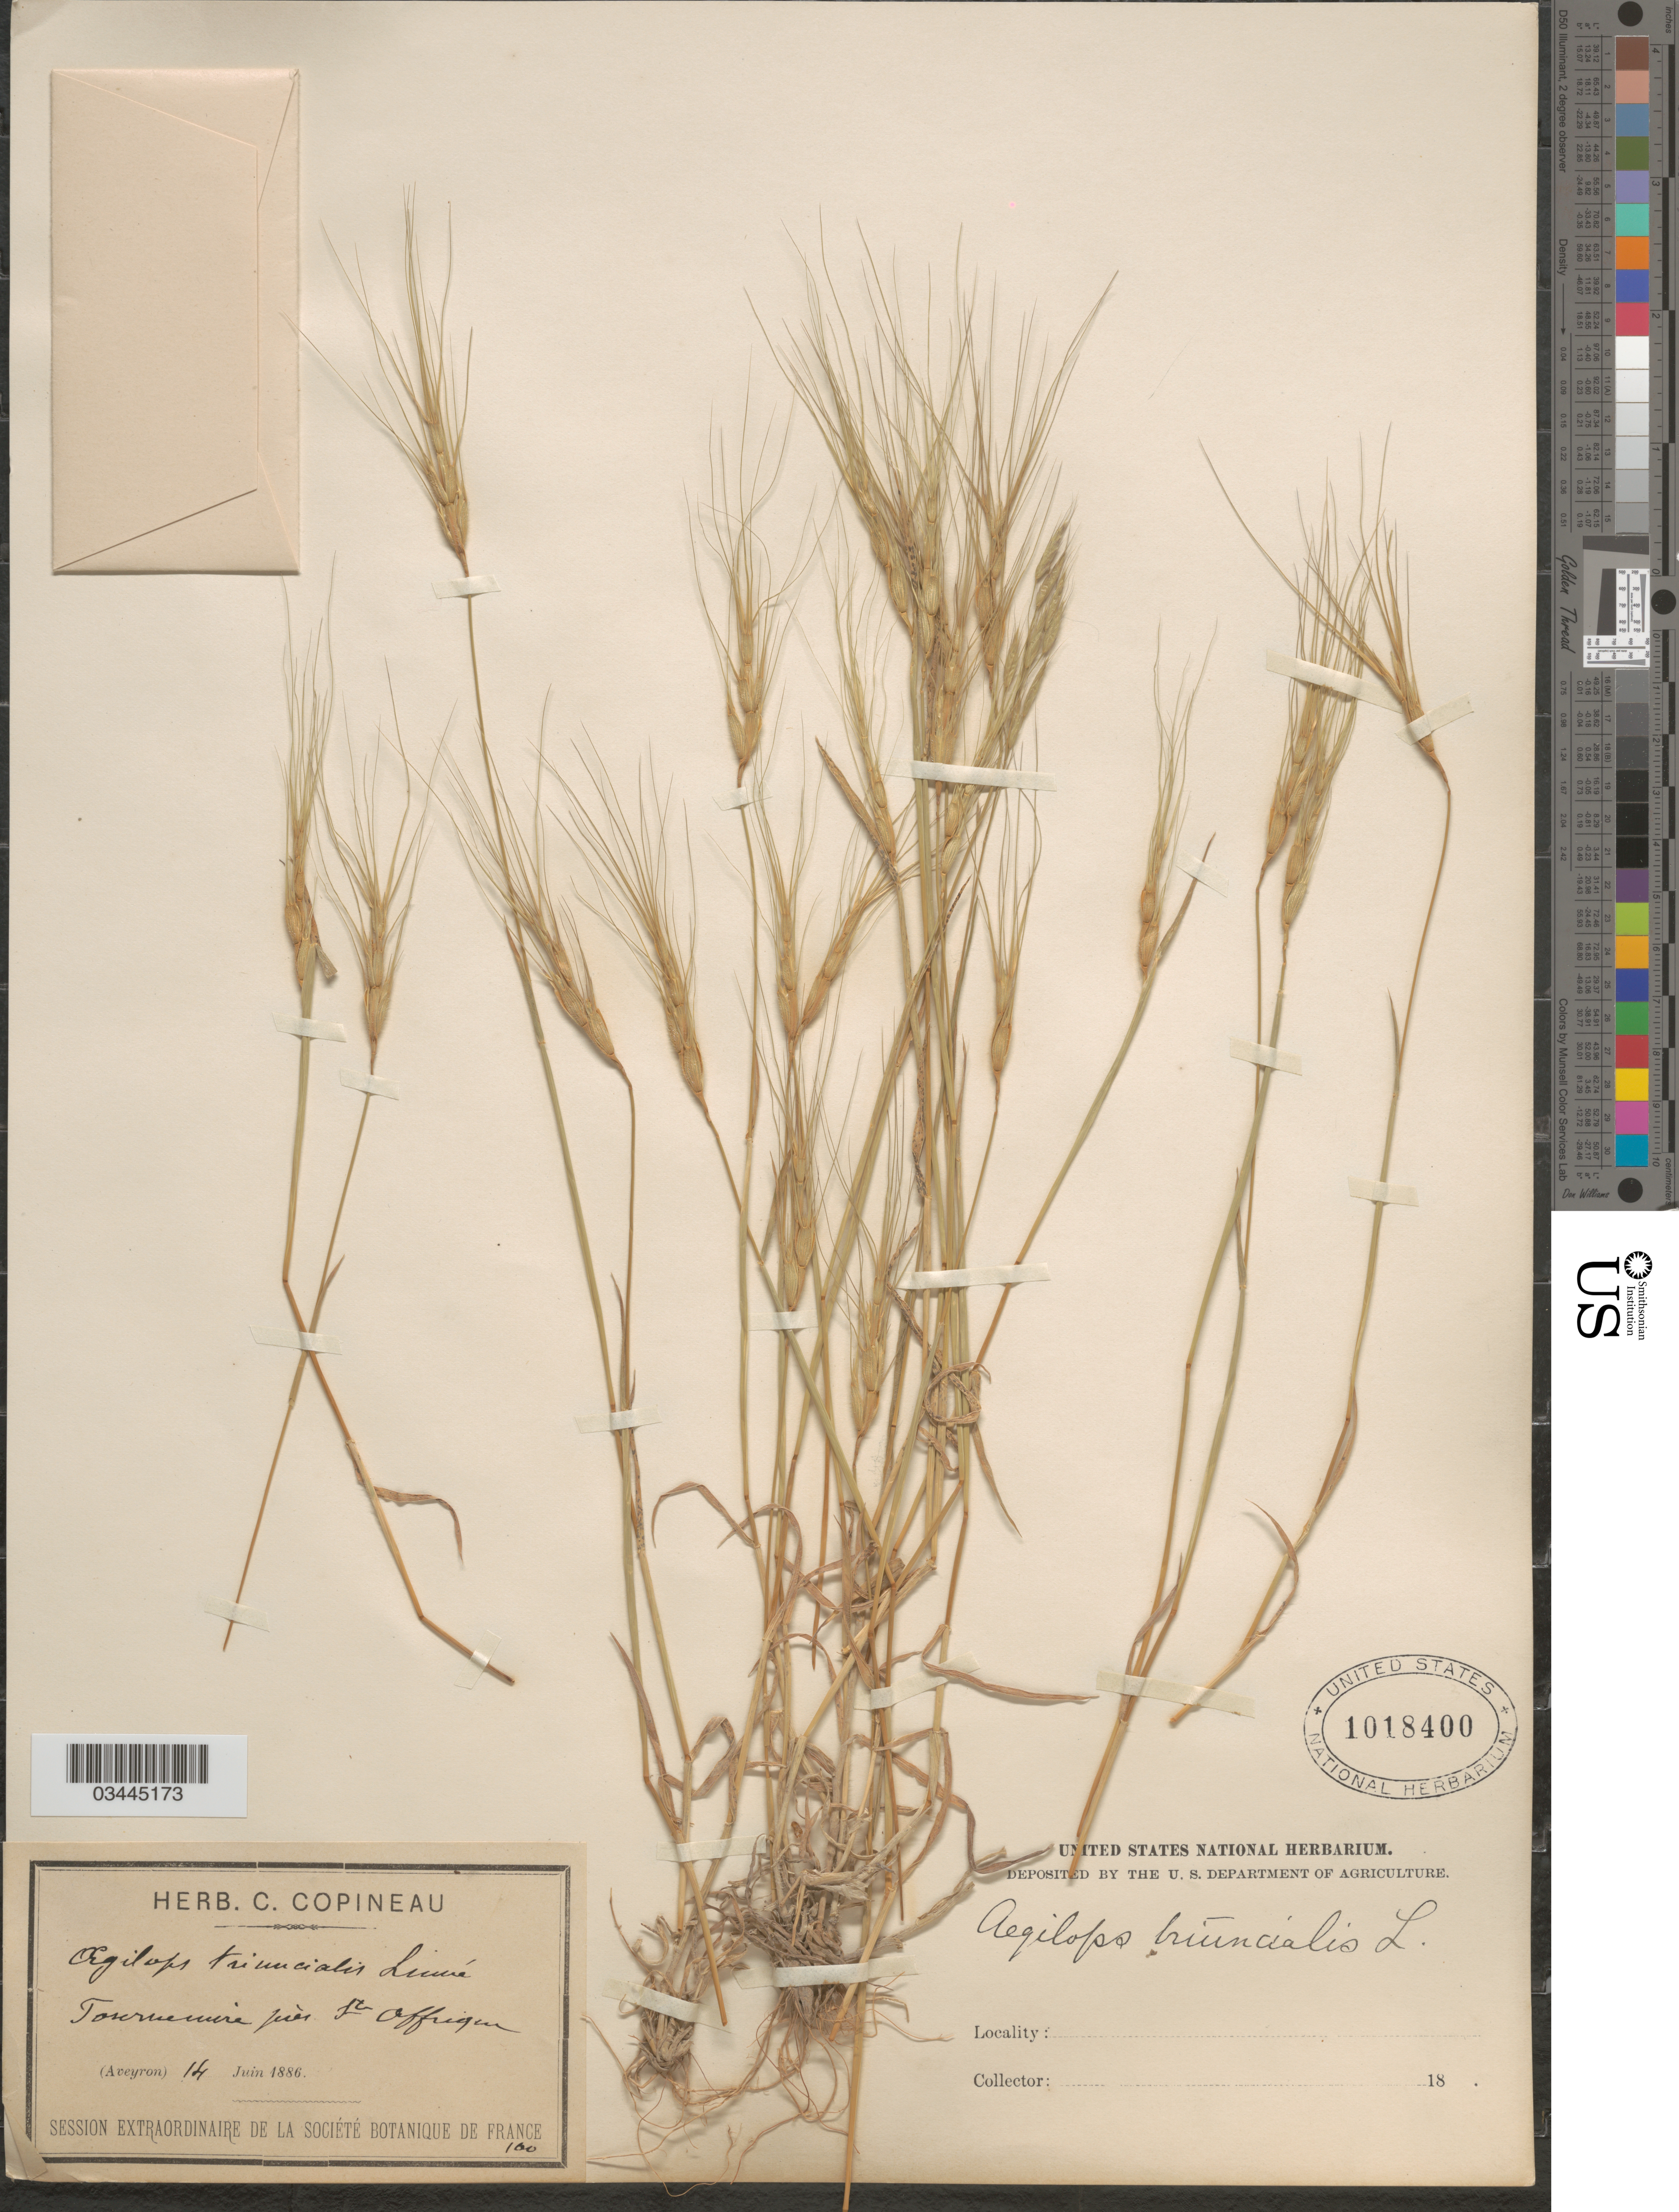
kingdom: Plantae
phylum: Tracheophyta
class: Liliopsida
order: Poales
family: Poaceae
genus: Aegilops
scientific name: Aegilops triuncialis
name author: L.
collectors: ex herb. C. Copineau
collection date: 1886-06-14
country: France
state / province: Occitanie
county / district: Aveyron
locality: Tournemire près Ste Affrique. (Aveyron).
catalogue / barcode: US 1018400